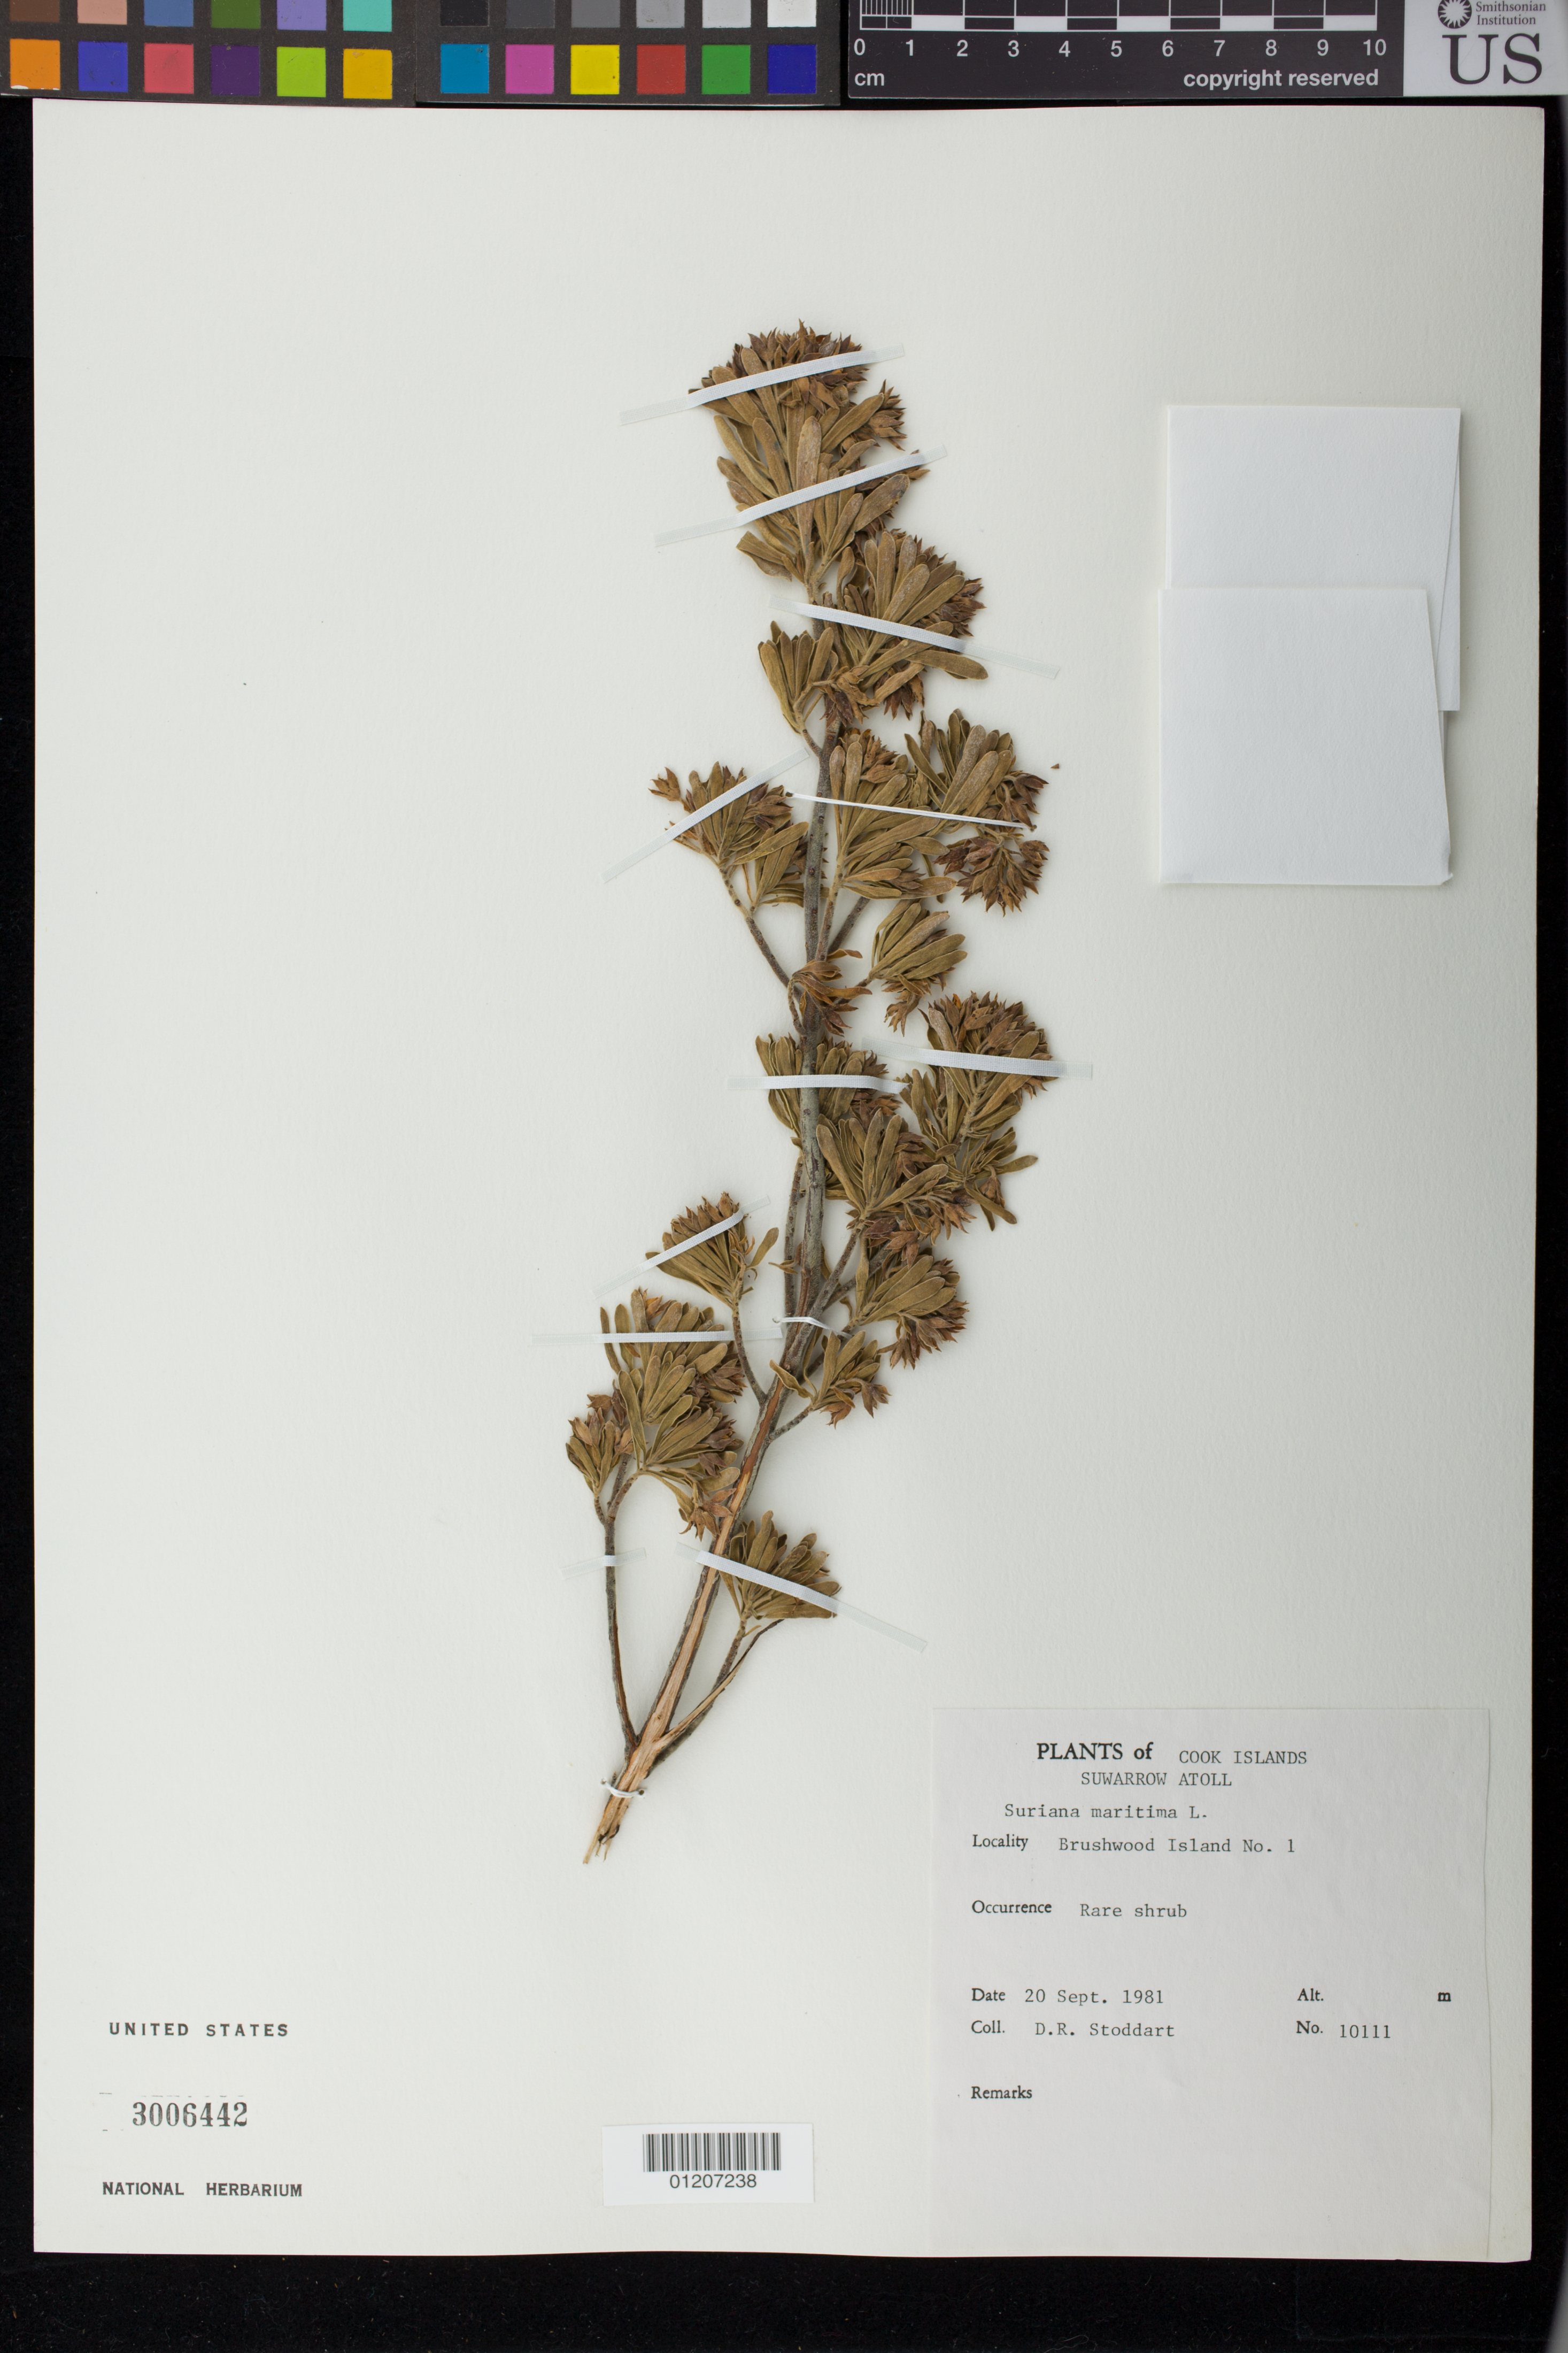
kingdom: Plantae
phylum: Tracheophyta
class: Magnoliopsida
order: Fabales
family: Surianaceae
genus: Suriana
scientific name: Suriana maritima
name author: L.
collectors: D. R. Stoddart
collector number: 10111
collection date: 1981-09-20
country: Cook Islands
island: Suwarrow Atoll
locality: Brushwood Island No. 1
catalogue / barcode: US 3006442